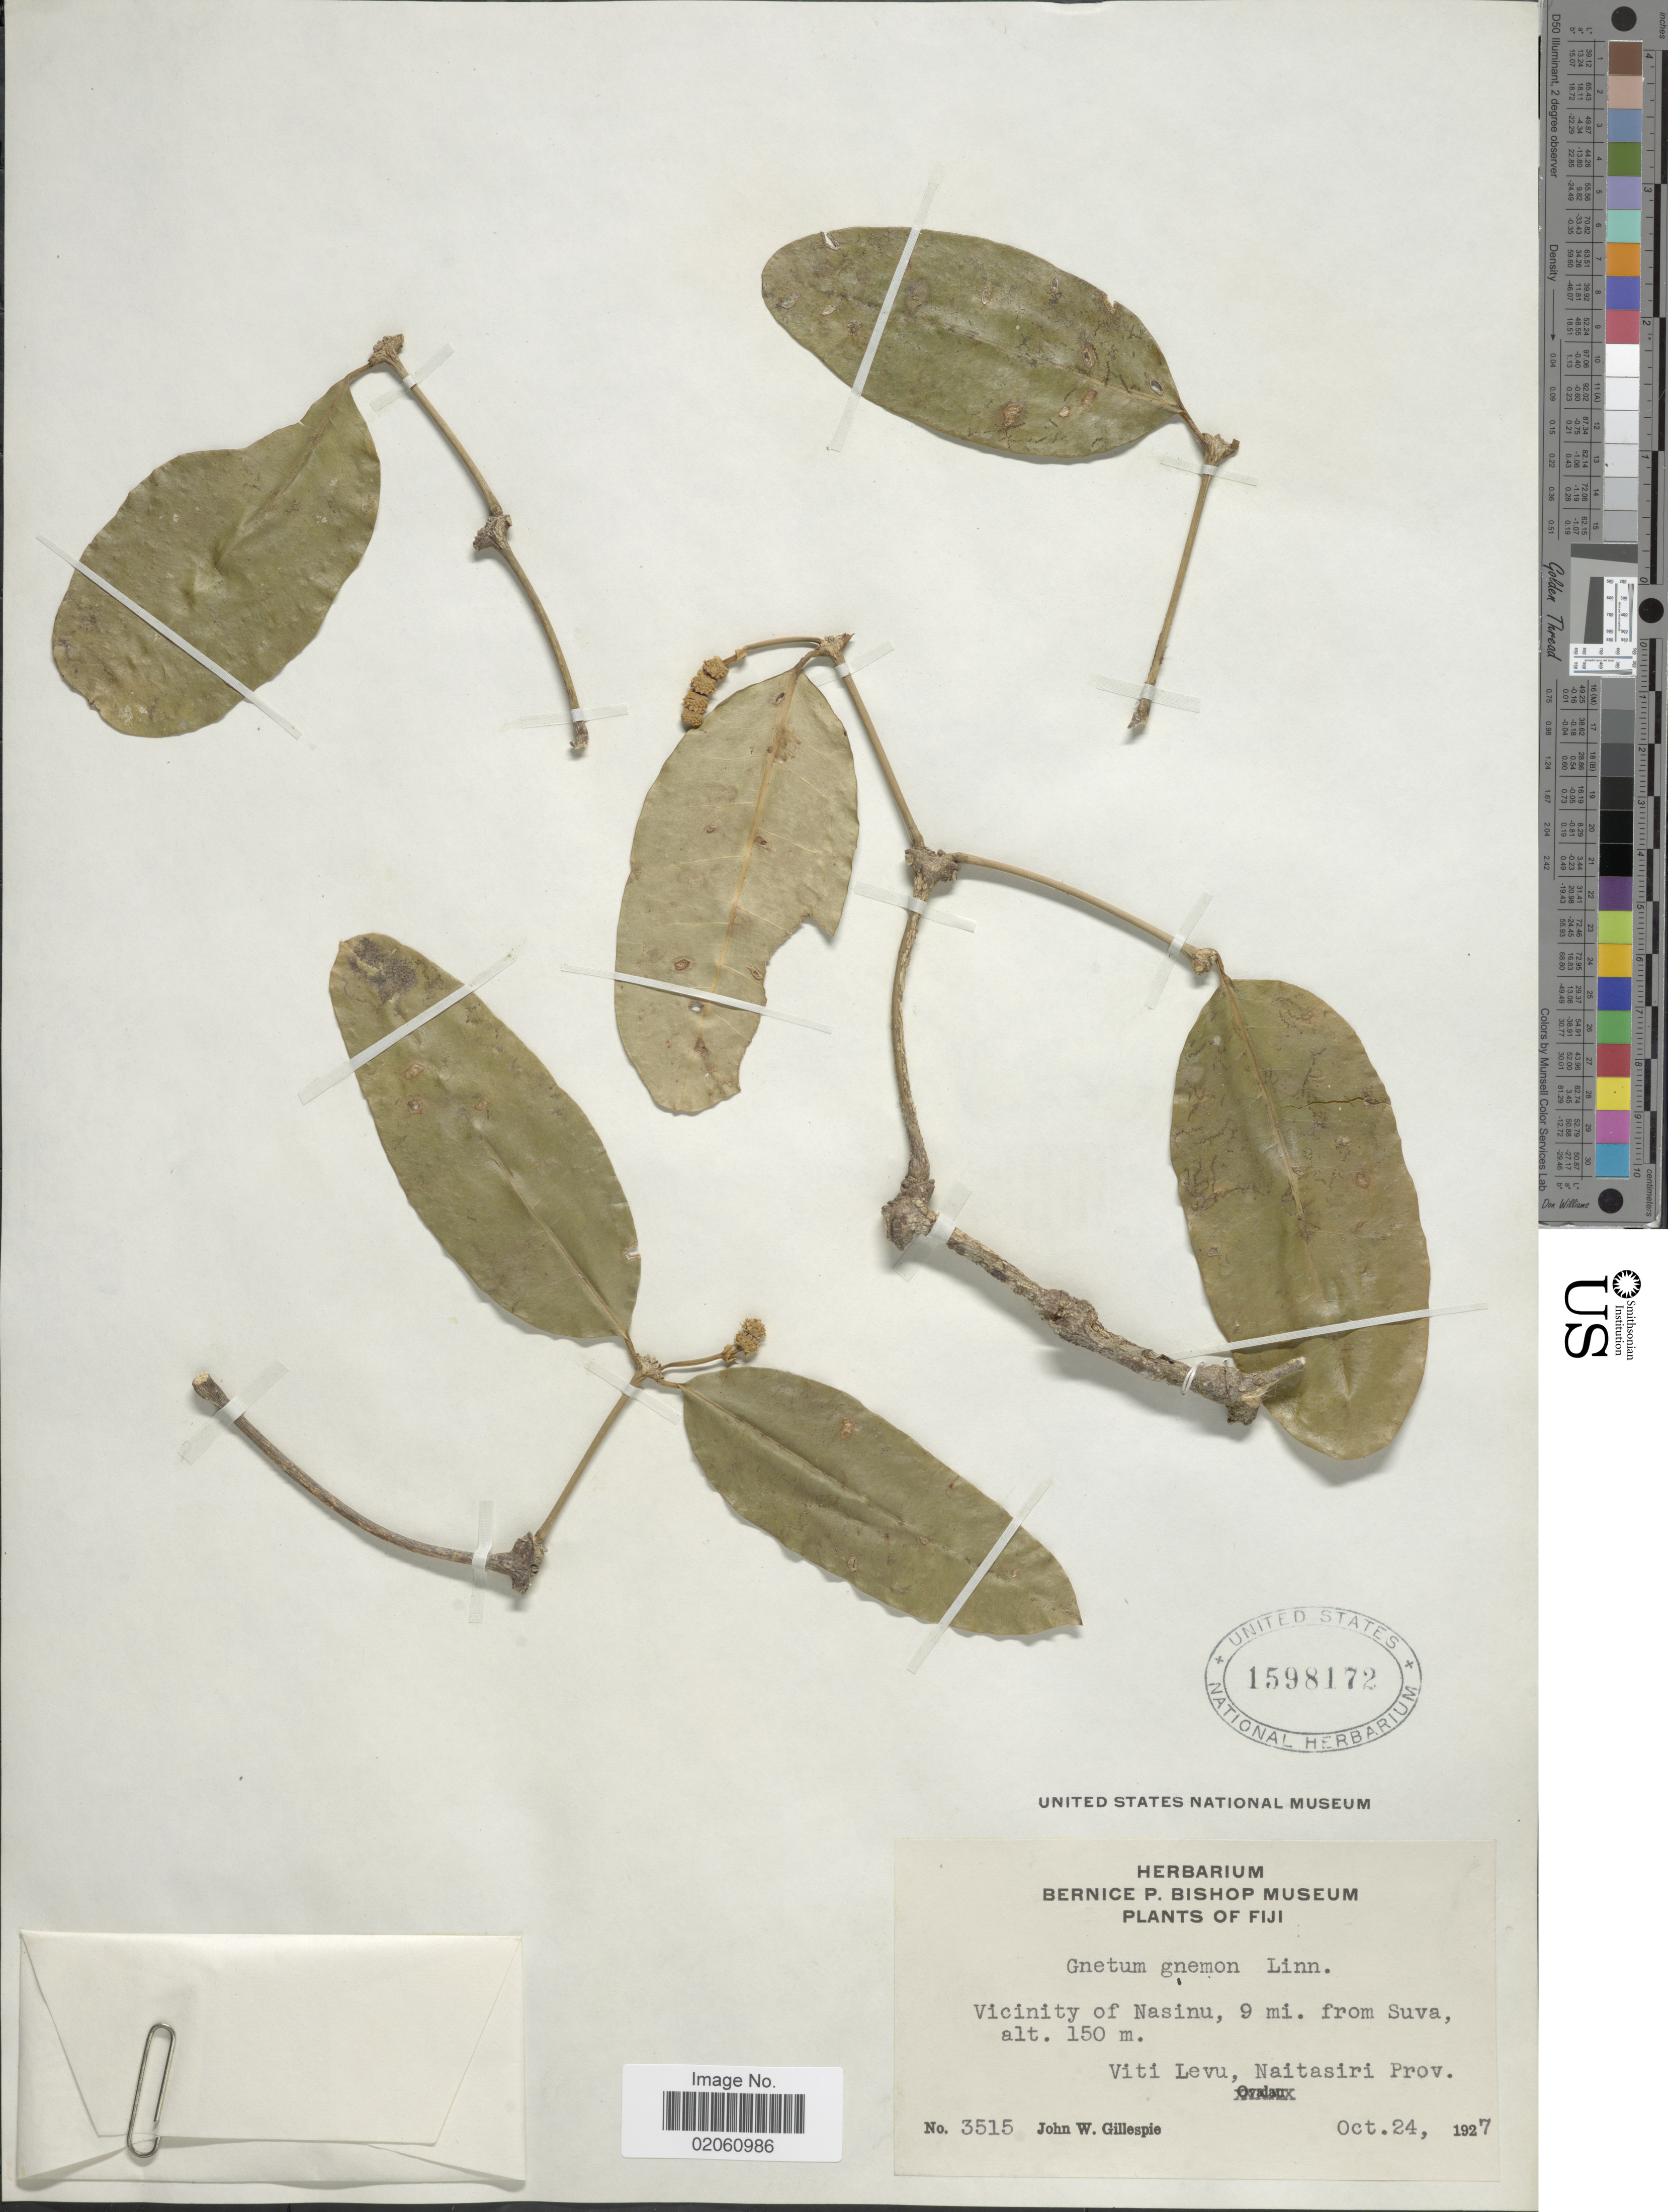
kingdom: Plantae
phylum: Tracheophyta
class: Gnetopsida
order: Gnetales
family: Gnetaceae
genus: Gnetum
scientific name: Gnetum gnemon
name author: L.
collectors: J. W. Gillespie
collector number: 3515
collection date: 1927-10-24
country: Fiji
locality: Vicinity of Nasinu, 9 mi from Suva, Viti Levu, Naitasiri Prov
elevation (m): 150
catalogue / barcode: US 1598172